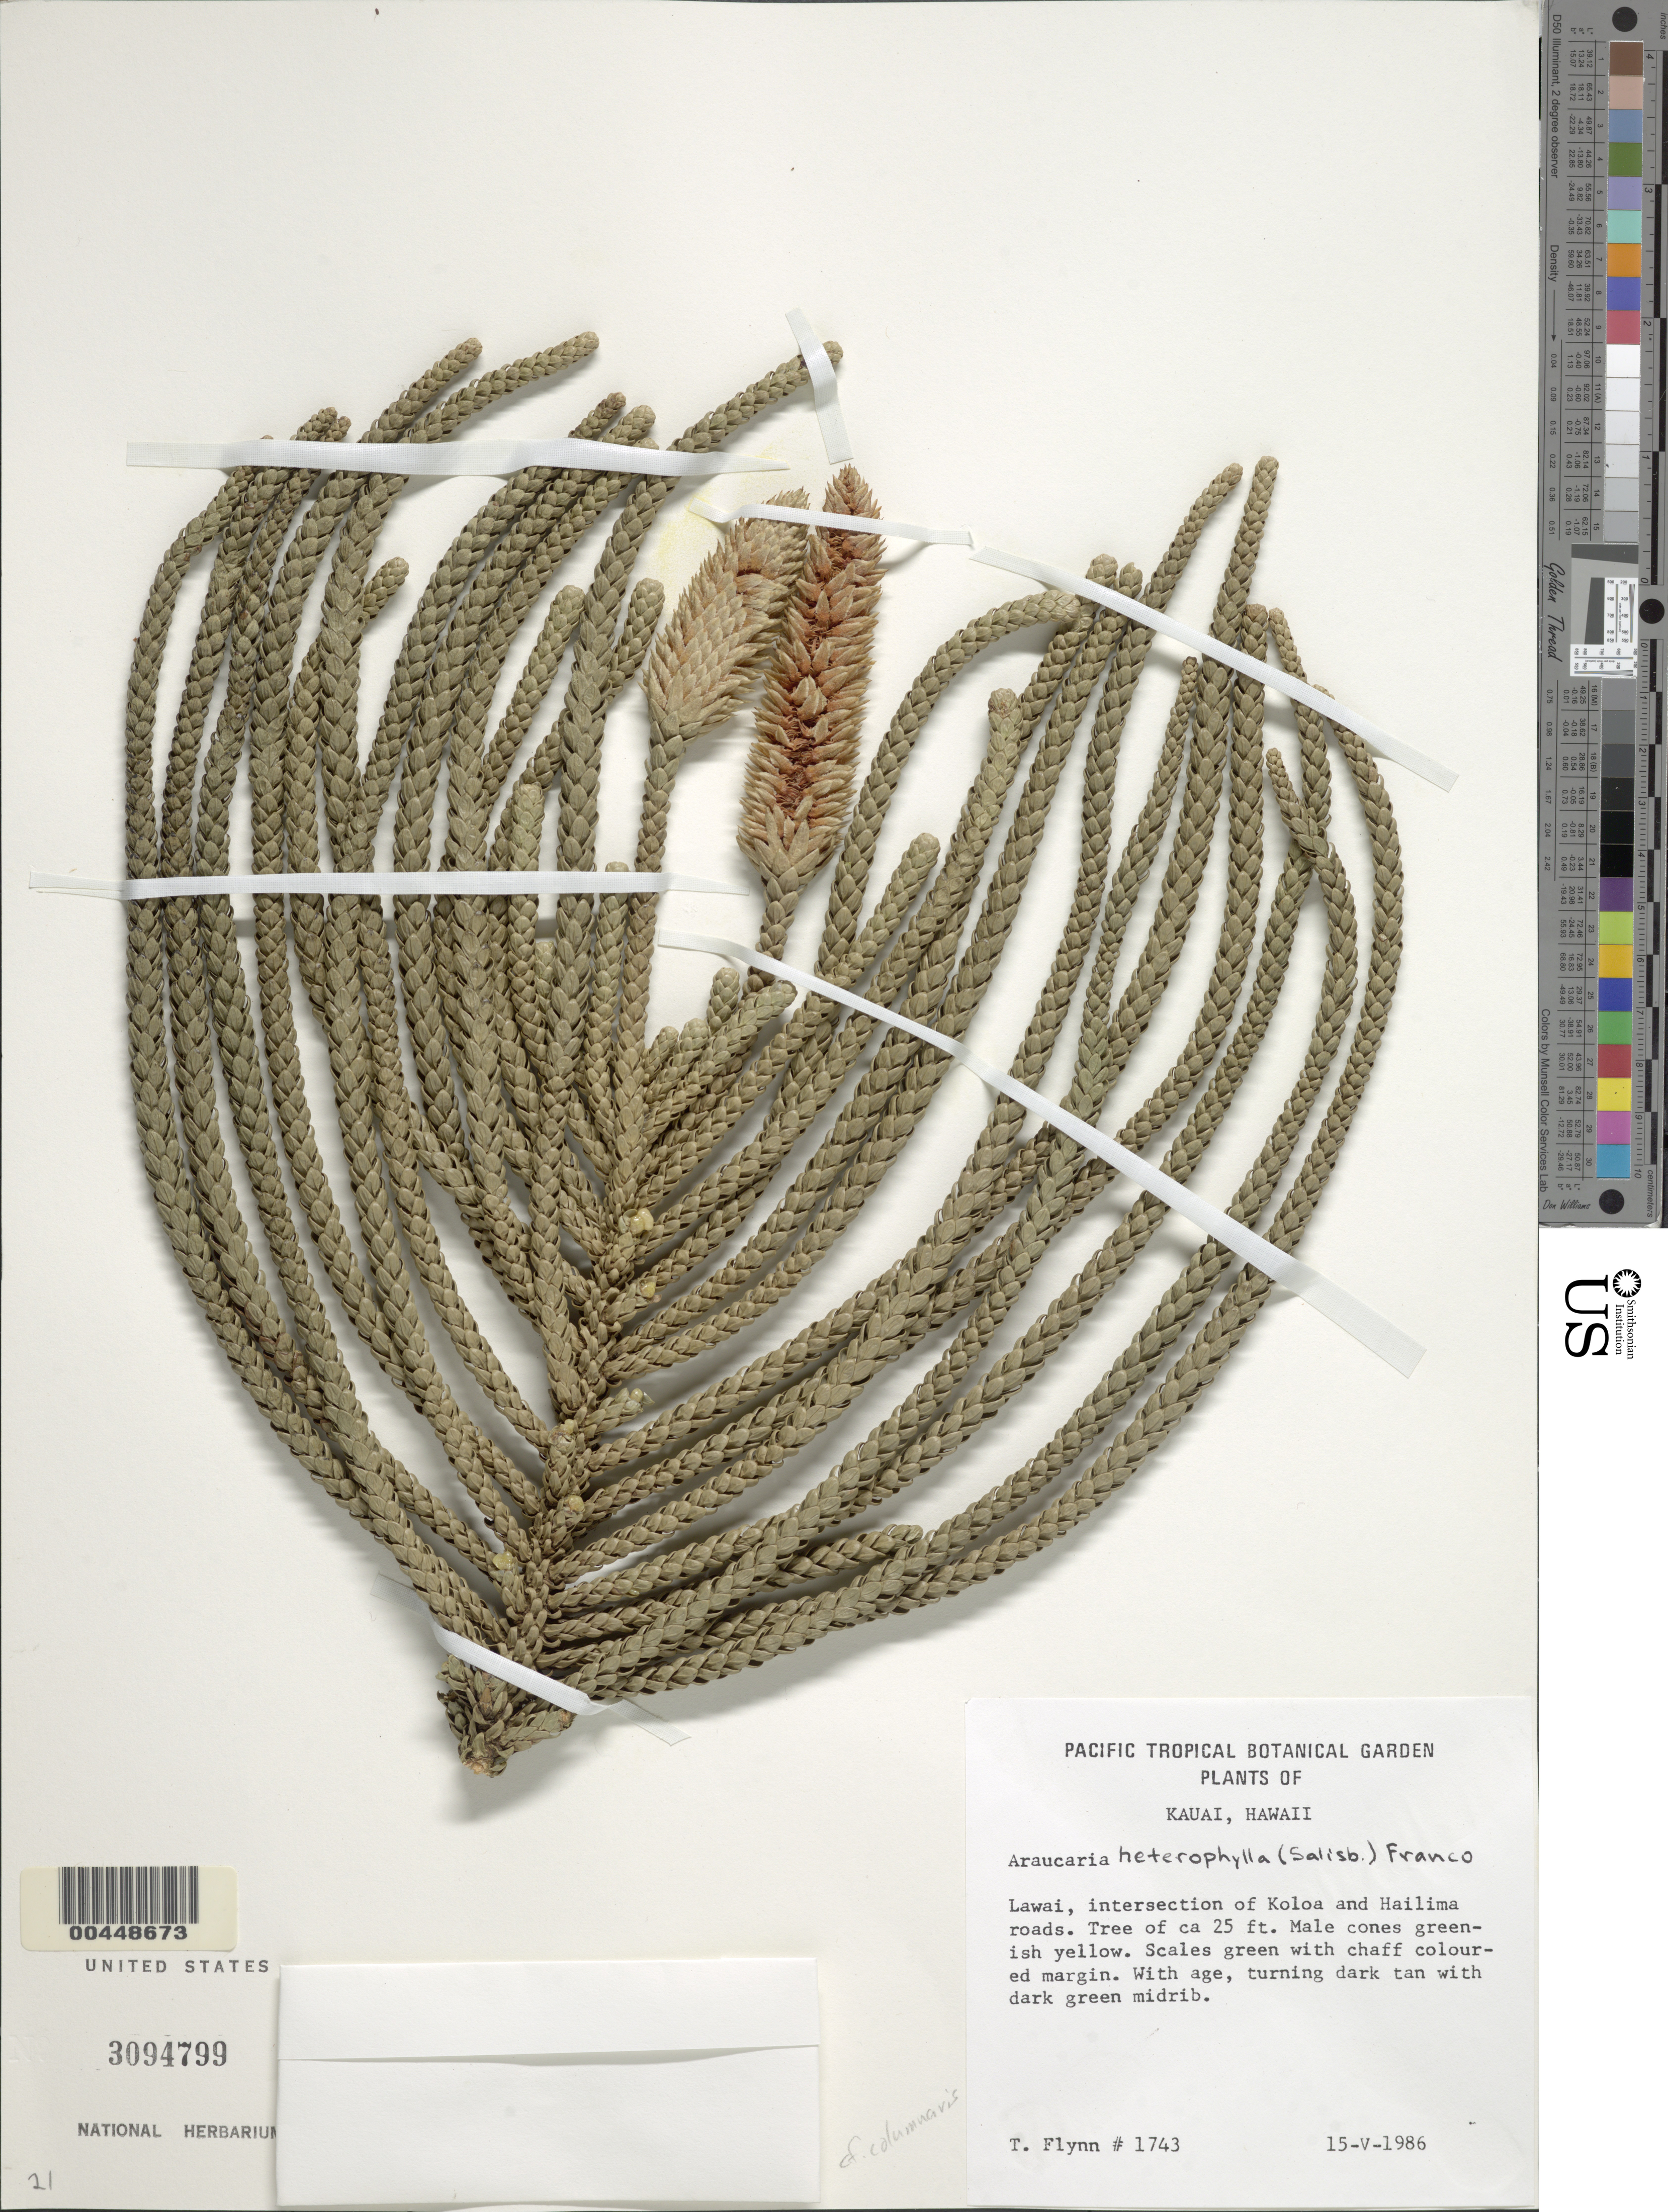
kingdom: Plantae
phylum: Tracheophyta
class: Pinopsida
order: Pinales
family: Araucariaceae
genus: Araucaria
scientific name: Araucaria heterophylla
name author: (Salisb.) Franco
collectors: T. W. Flynn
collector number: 1743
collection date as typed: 15 May 1986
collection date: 1986-05-15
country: United States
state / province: Hawaii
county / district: Kauai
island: Kaua'i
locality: Lawai, intersection of Koloa and Hailima Roads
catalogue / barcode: US 3094799